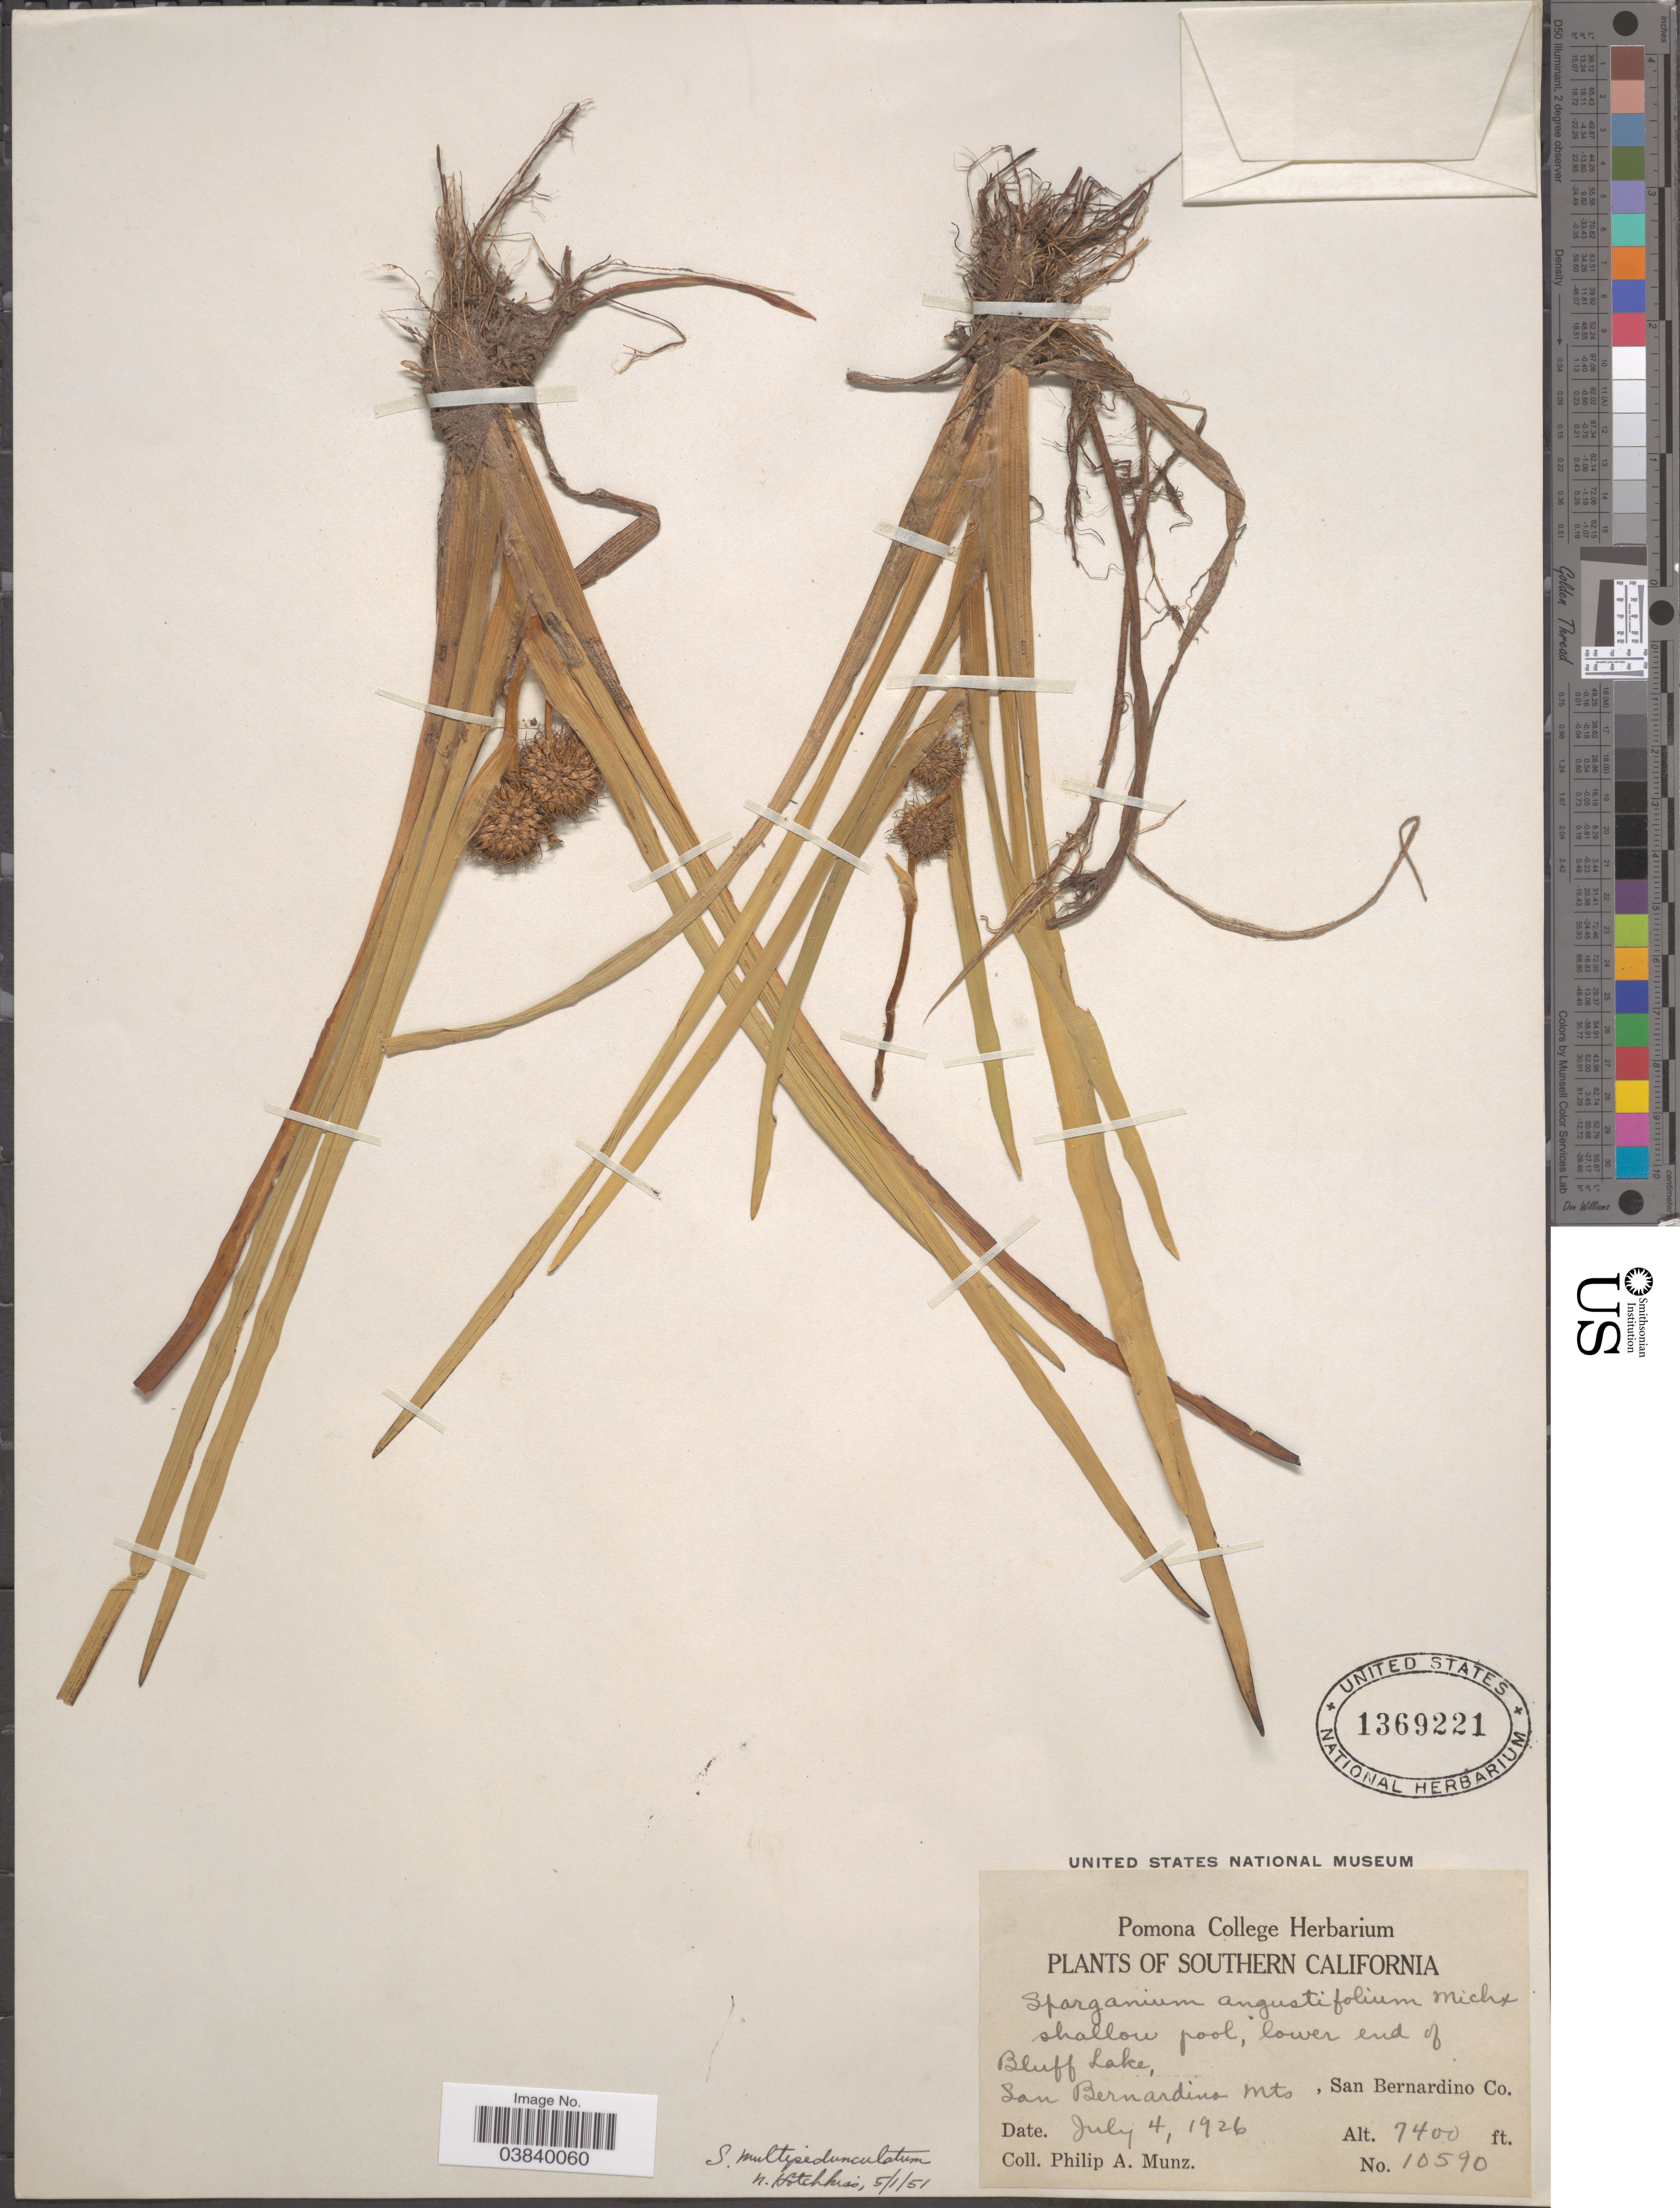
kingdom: Plantae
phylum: Tracheophyta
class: Liliopsida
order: Poales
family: Typhaceae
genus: Sparganium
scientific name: Sparganium angustifolium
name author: Michx.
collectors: P. A. Munz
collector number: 10590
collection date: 1926-07-04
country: United States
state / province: California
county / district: San Bernardino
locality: Southern California, lower end of Bluff Lake, San Bernardino Mts, San Bernardino Co.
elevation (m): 2256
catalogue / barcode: US 1369221